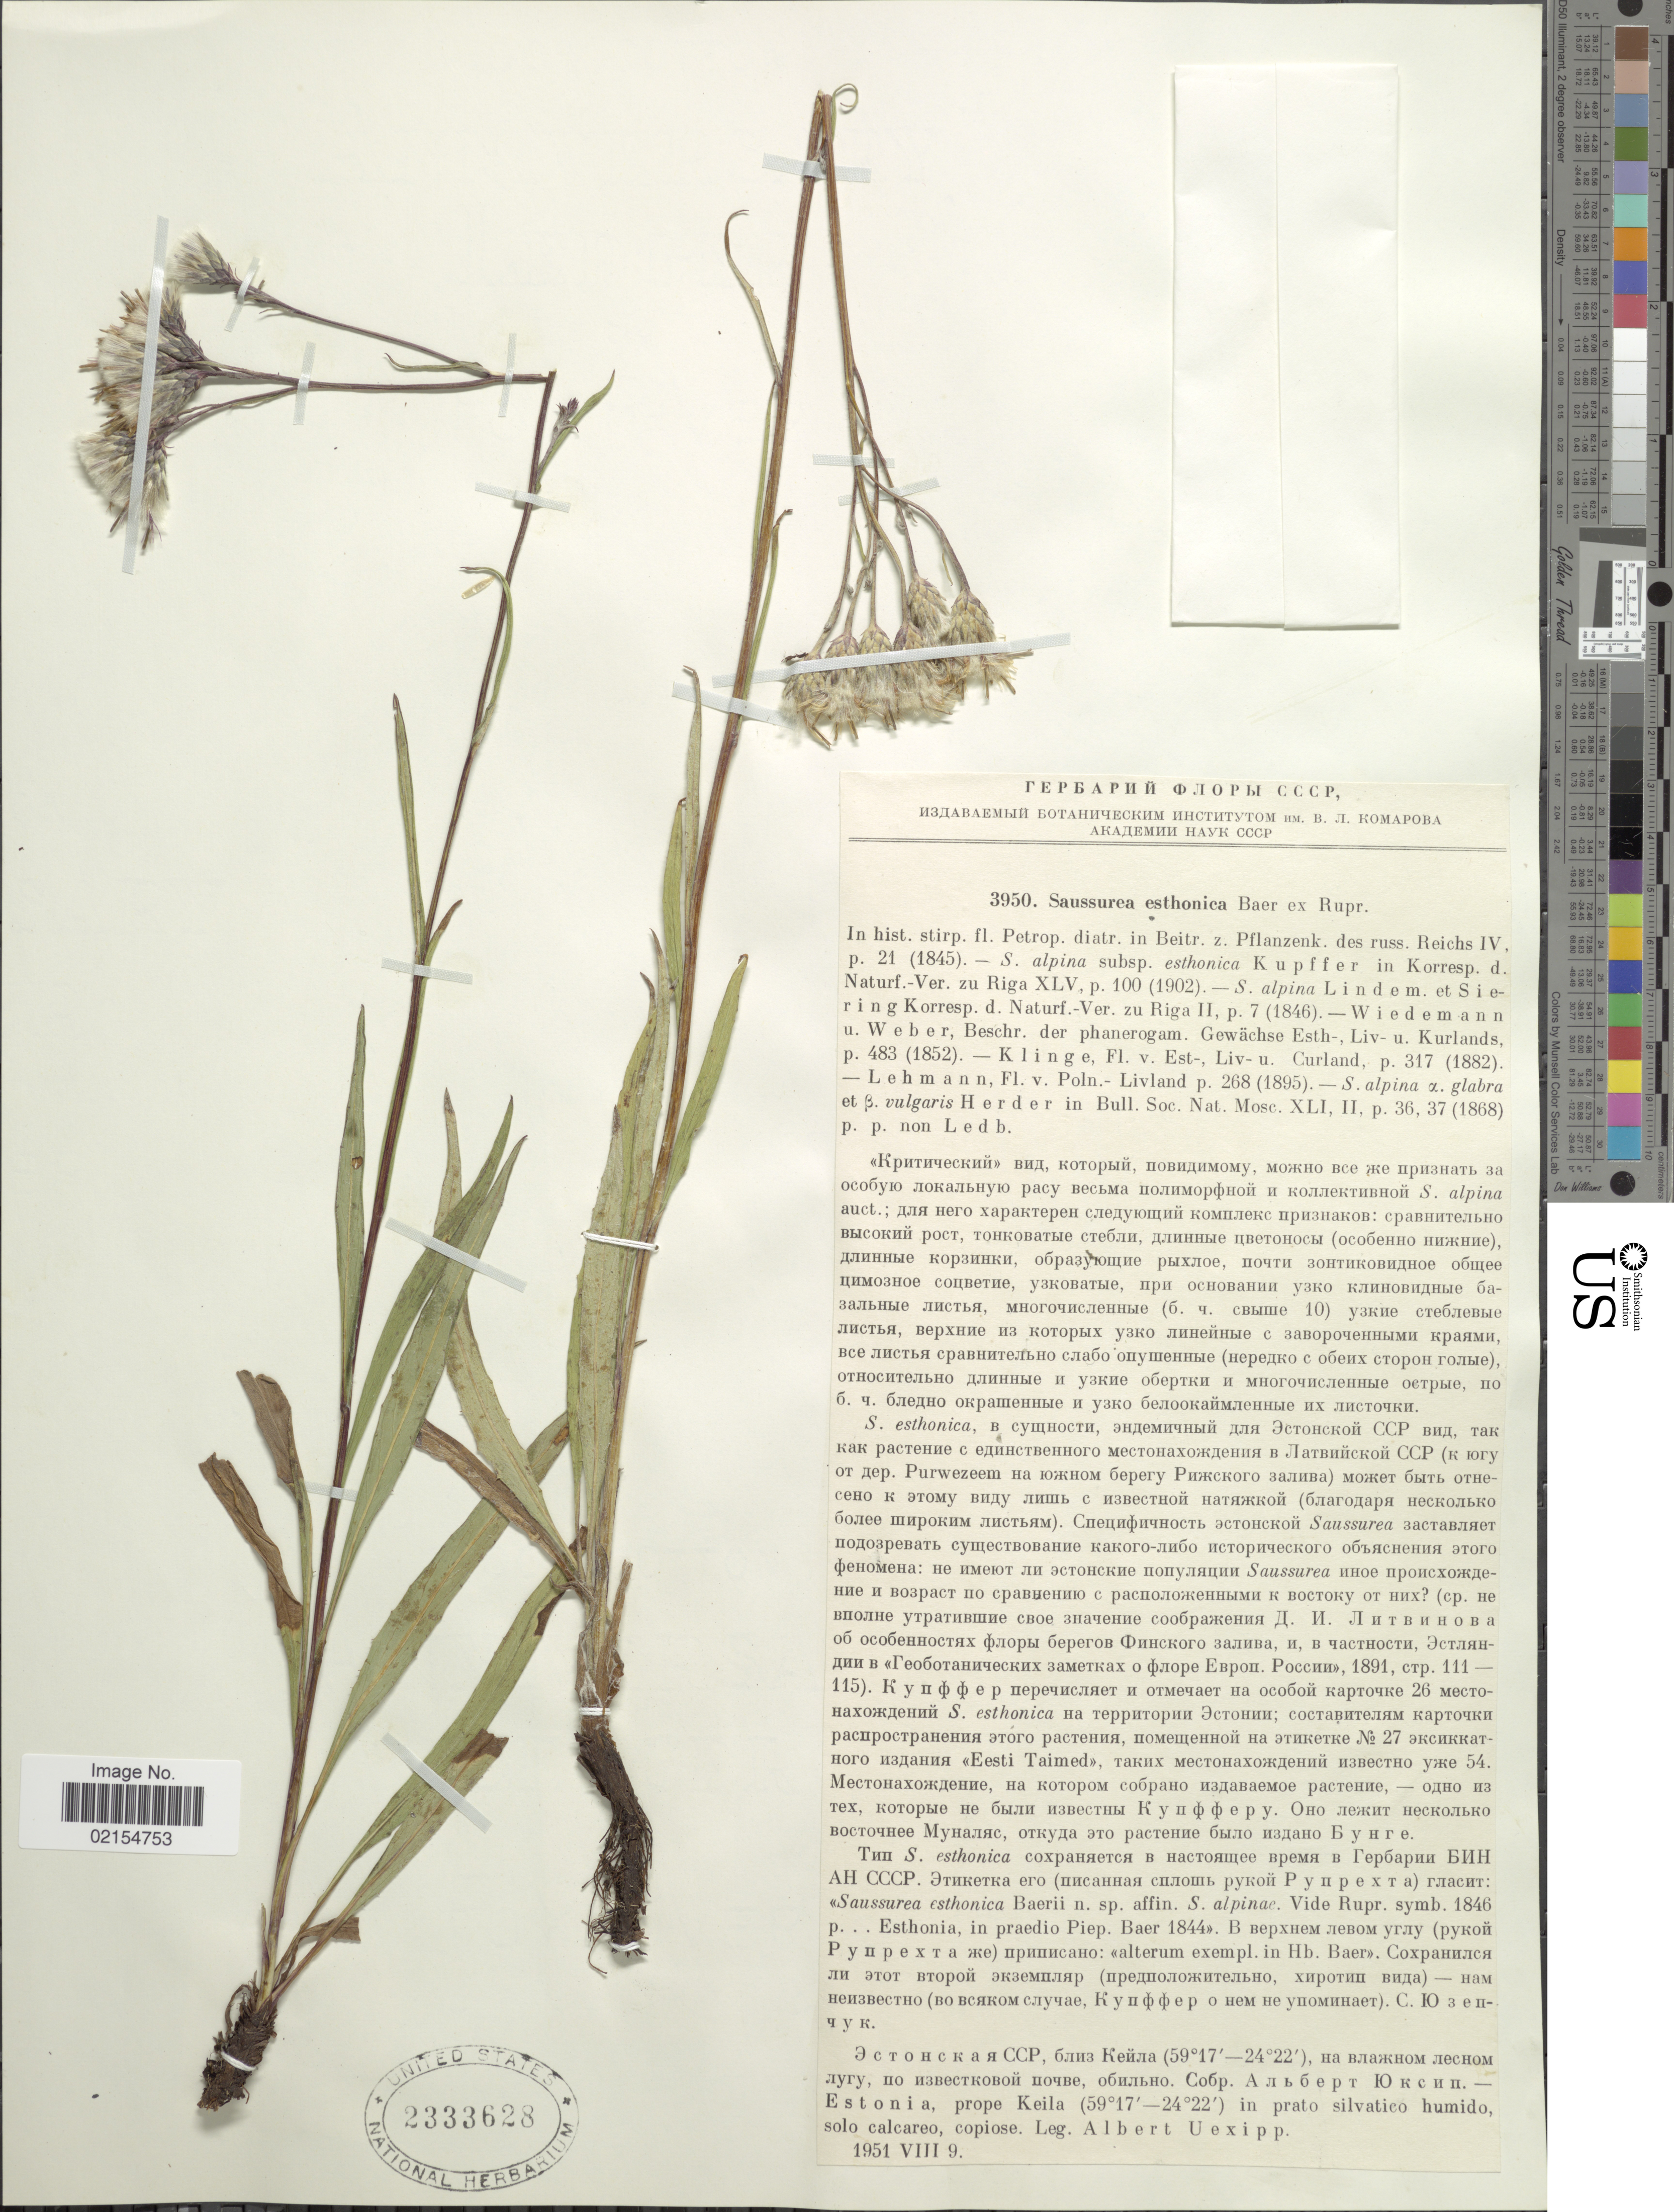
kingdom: Plantae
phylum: Tracheophyta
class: Magnoliopsida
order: Asterales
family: Asteraceae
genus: Saussurea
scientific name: Saussurea esthonica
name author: Baer ex Rupr.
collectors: A. Uexipp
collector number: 3950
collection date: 1951-08-09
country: Estonia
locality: Estonia, prope Keila in prato silvatico humido solo calcareo, copiose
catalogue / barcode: US 2333628